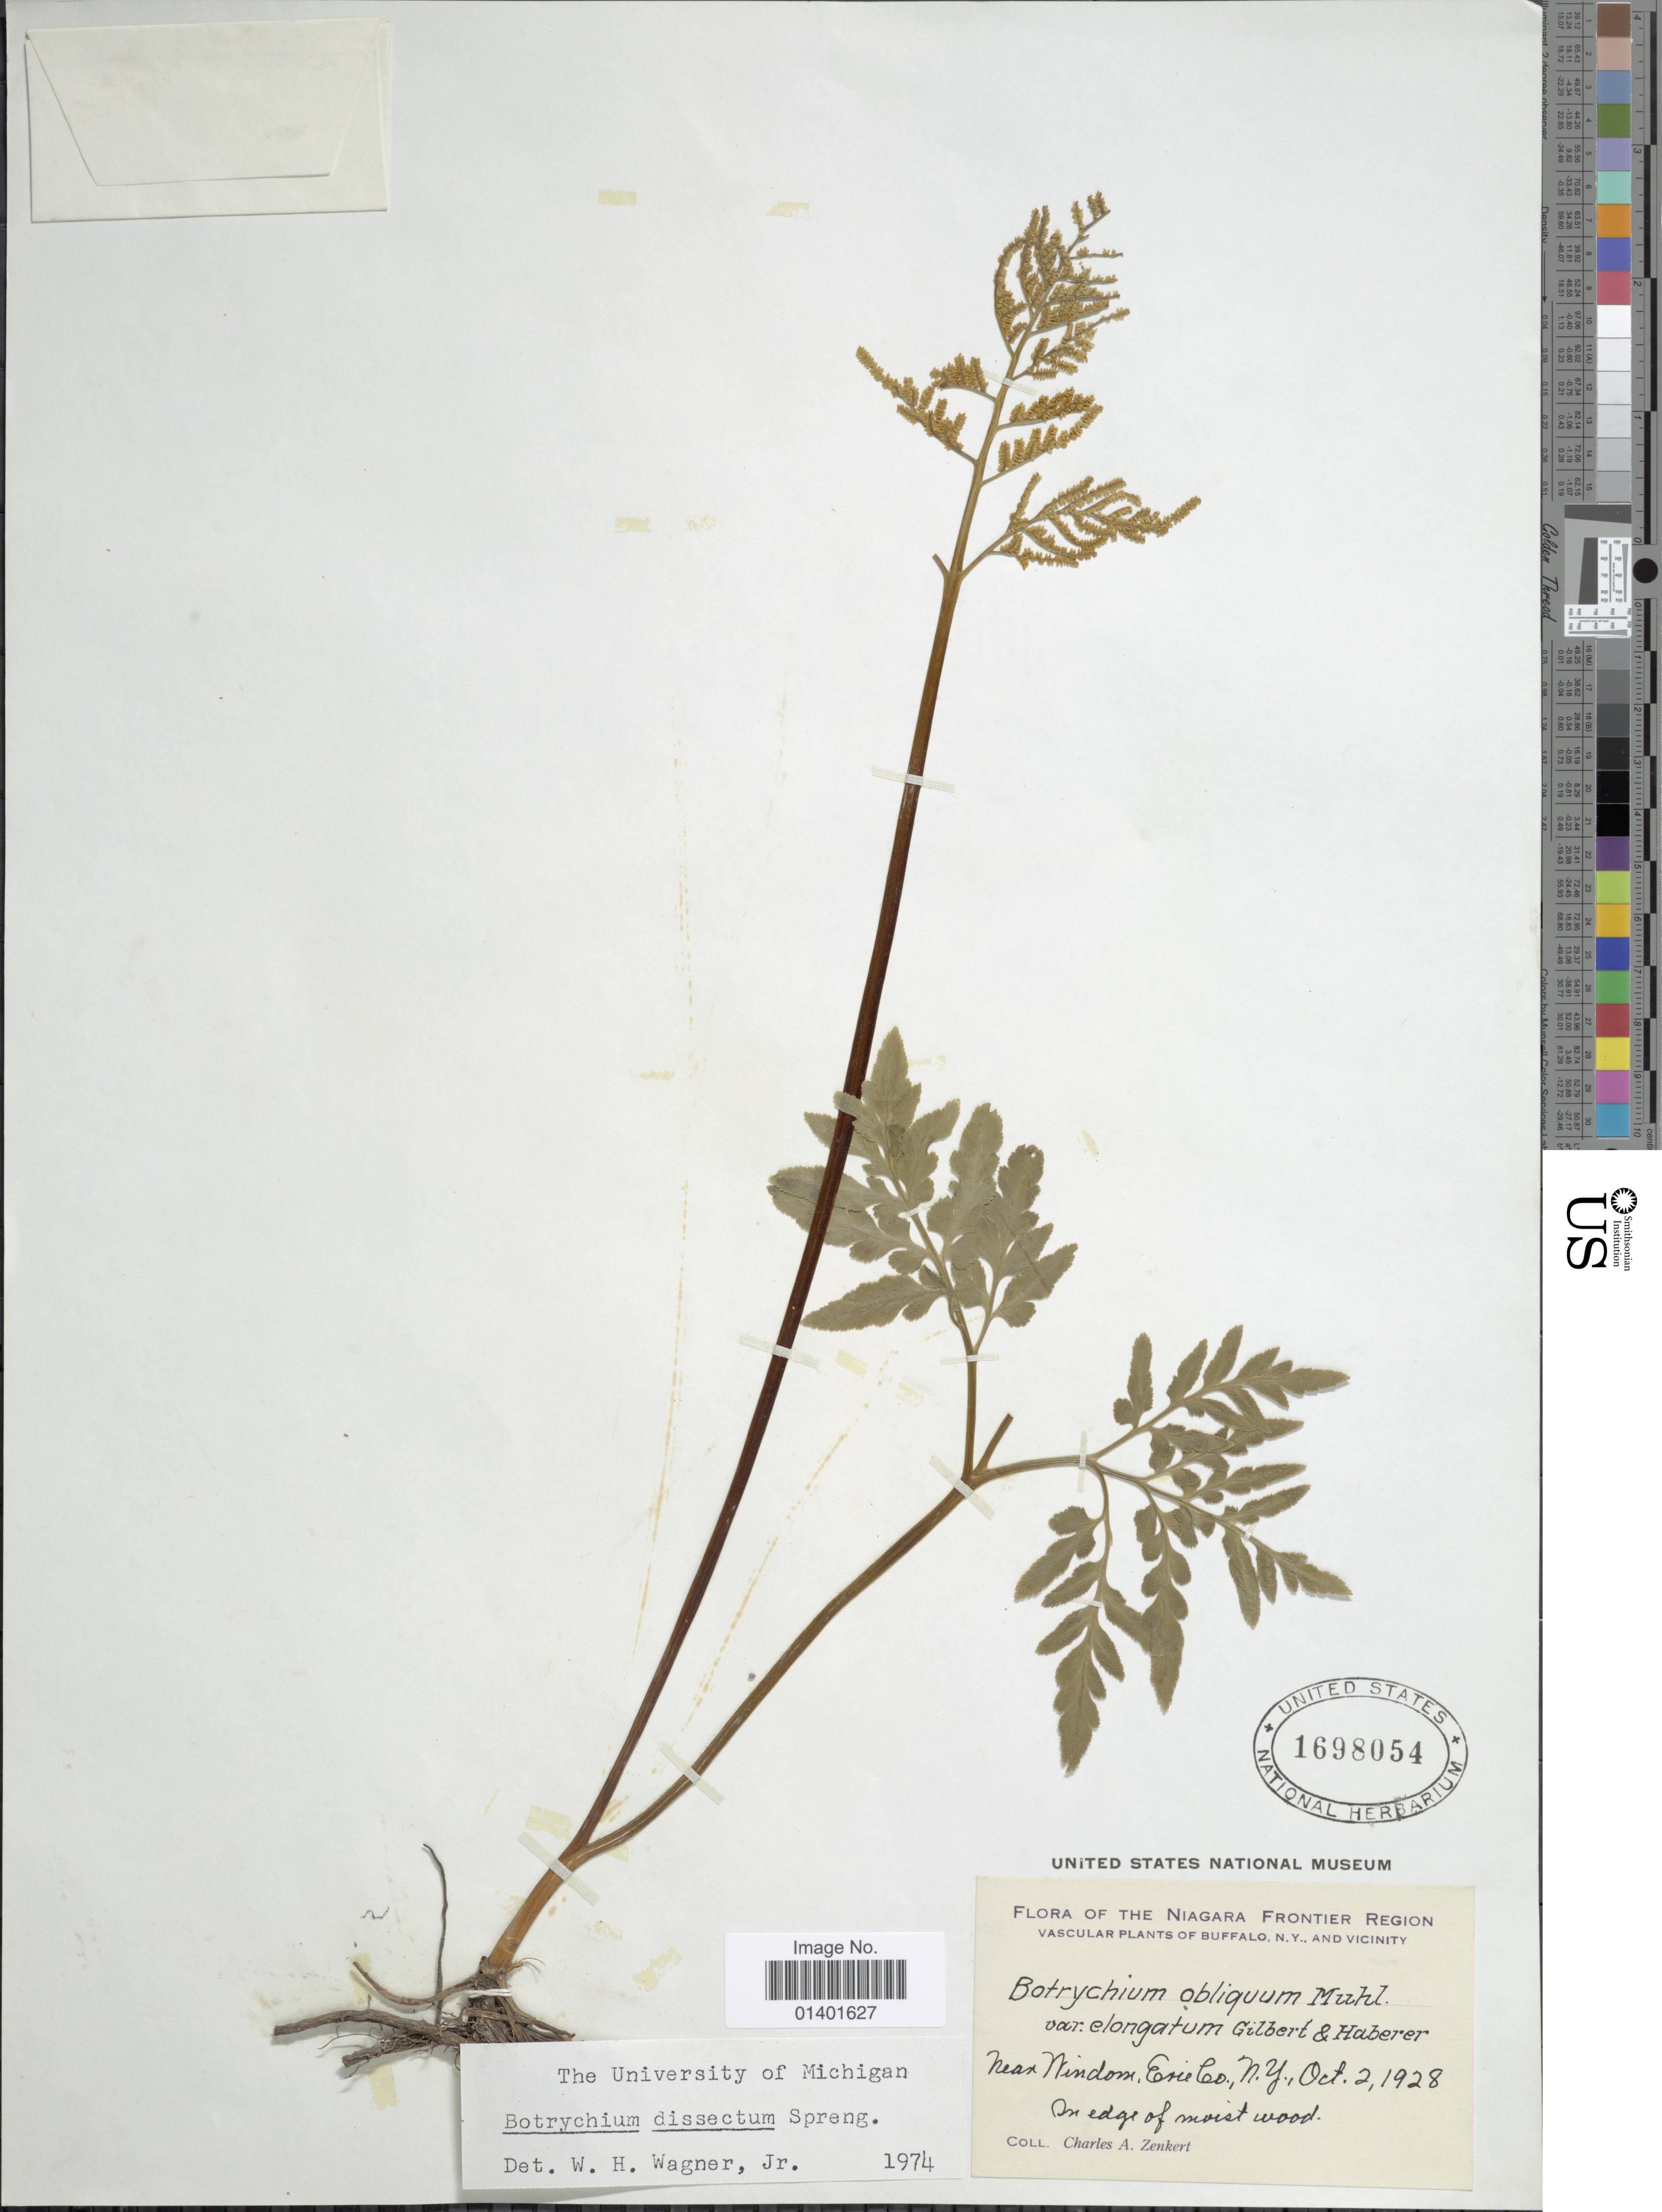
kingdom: Plantae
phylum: Tracheophyta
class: Polypodiopsida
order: Ophioglossales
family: Ophioglossaceae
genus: Botrychium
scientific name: Botrychium dissectum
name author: Spreng.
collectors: C. Zenkert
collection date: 1928-10-02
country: United States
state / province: New York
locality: Niagara Frontier Region, Near Windon, Erie Co.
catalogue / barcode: US 1698054